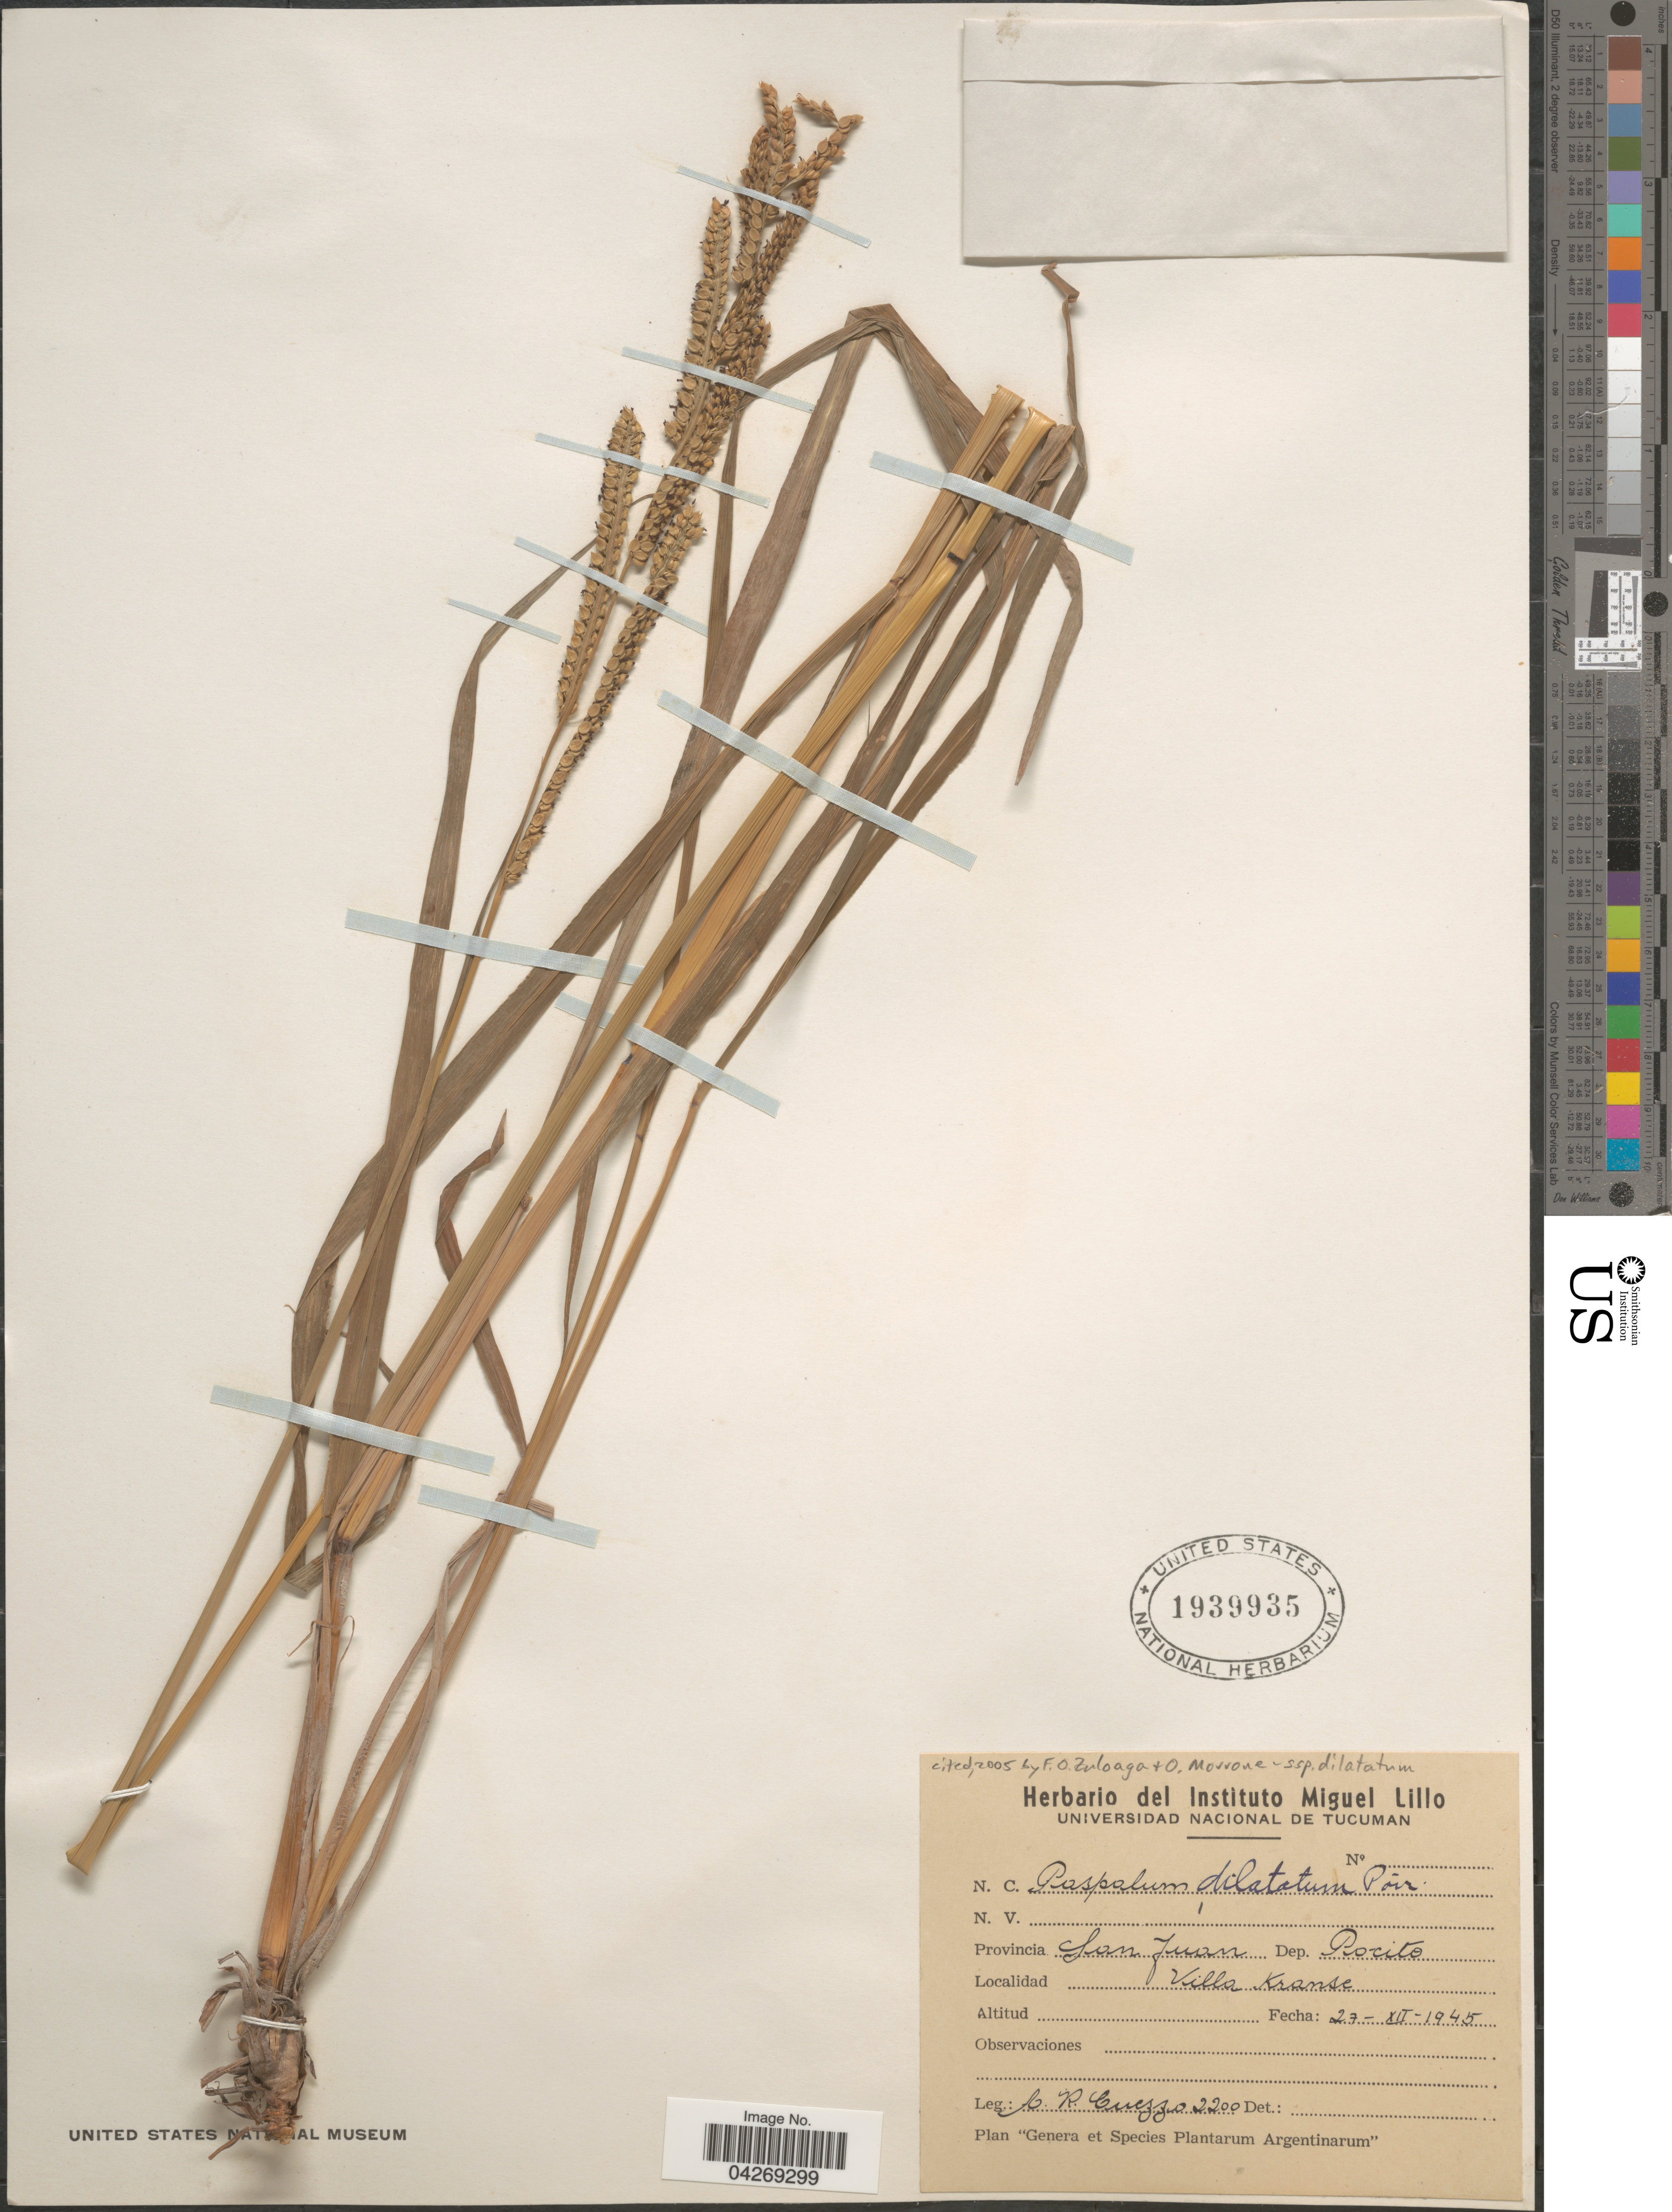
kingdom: Plantae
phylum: Tracheophyta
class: Liliopsida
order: Poales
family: Poaceae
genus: Paspalum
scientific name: Paspalum dilatatum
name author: Poir.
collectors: A. Cuezzo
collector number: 2200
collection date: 1945-12-27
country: Argentina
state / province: San Juan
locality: Dep. Pocito. Villa Kranse.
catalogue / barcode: US 1939935